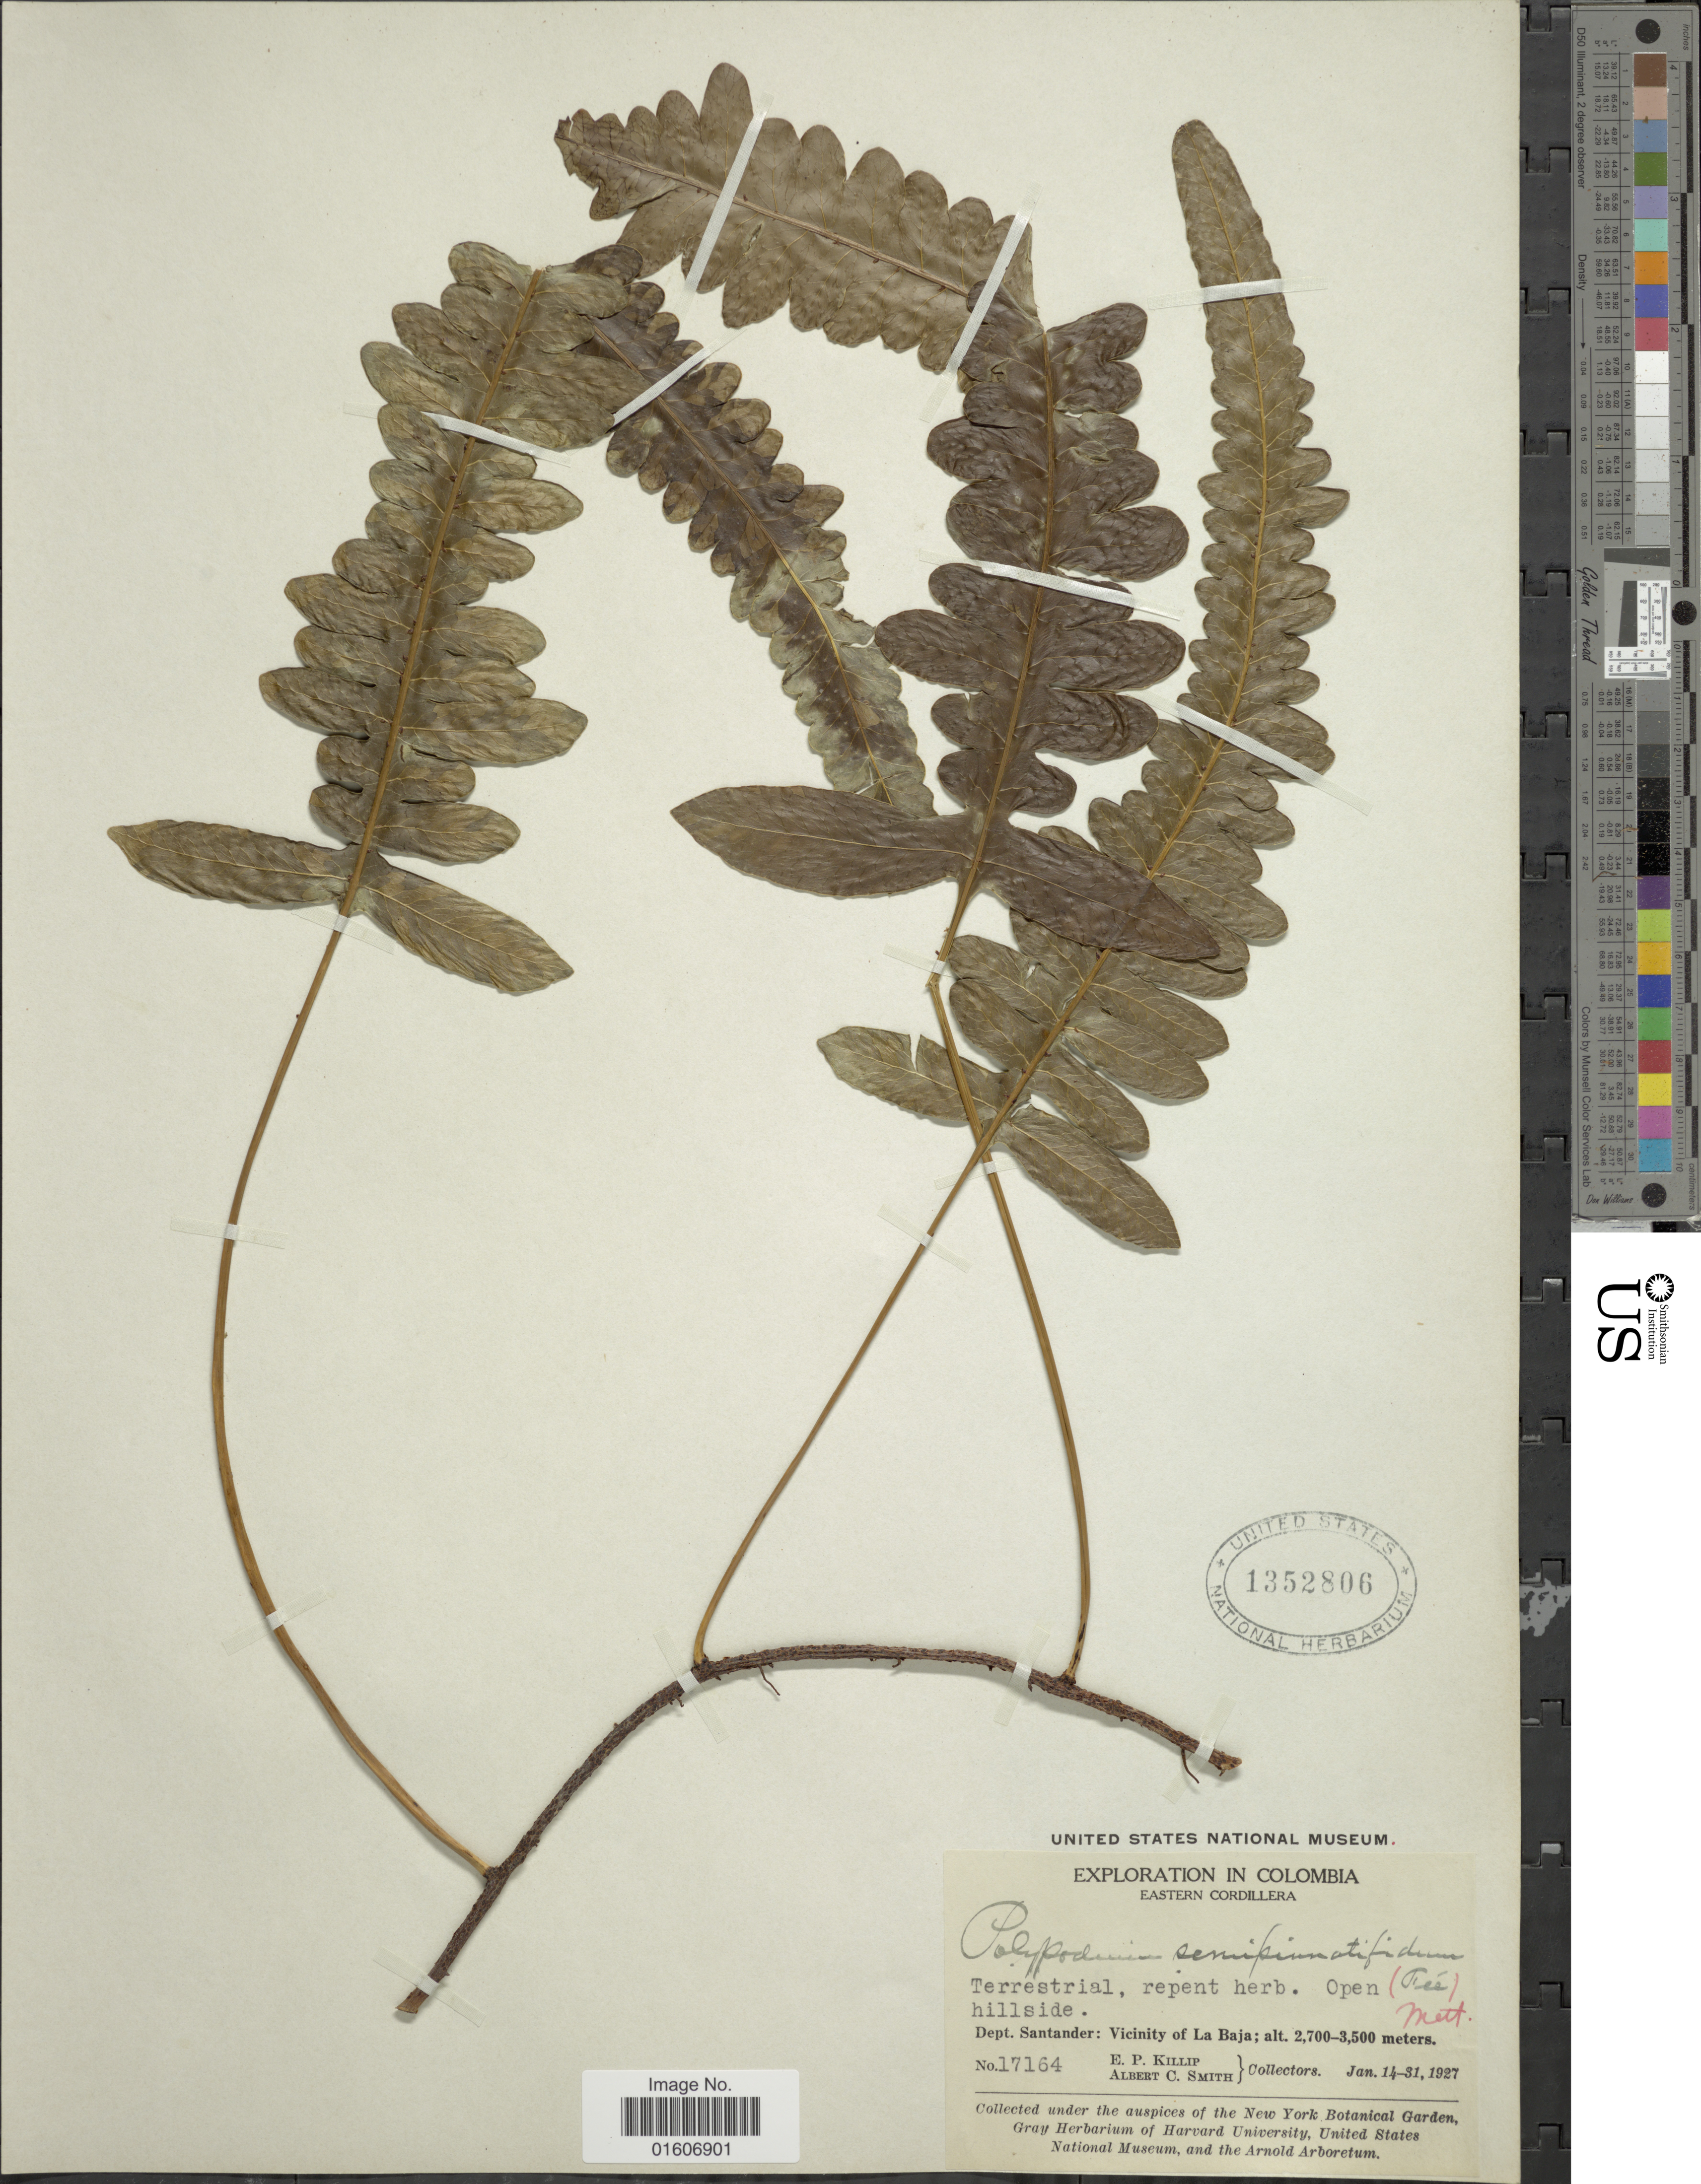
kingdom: Plantae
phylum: Tracheophyta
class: Polypodiopsida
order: Polypodiales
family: Polypodiaceae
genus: Serpocaulon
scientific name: Serpocaulon semipinnatifidum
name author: (Fée) A.R. Sm.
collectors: E. P. Killip & A. C. Smith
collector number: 17164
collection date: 1927-01-14/1927-01-31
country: Colombia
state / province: Santander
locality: Eastern Cordillera, Dept Santander: Vicinity of La Baja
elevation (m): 2700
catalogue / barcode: US 1352806